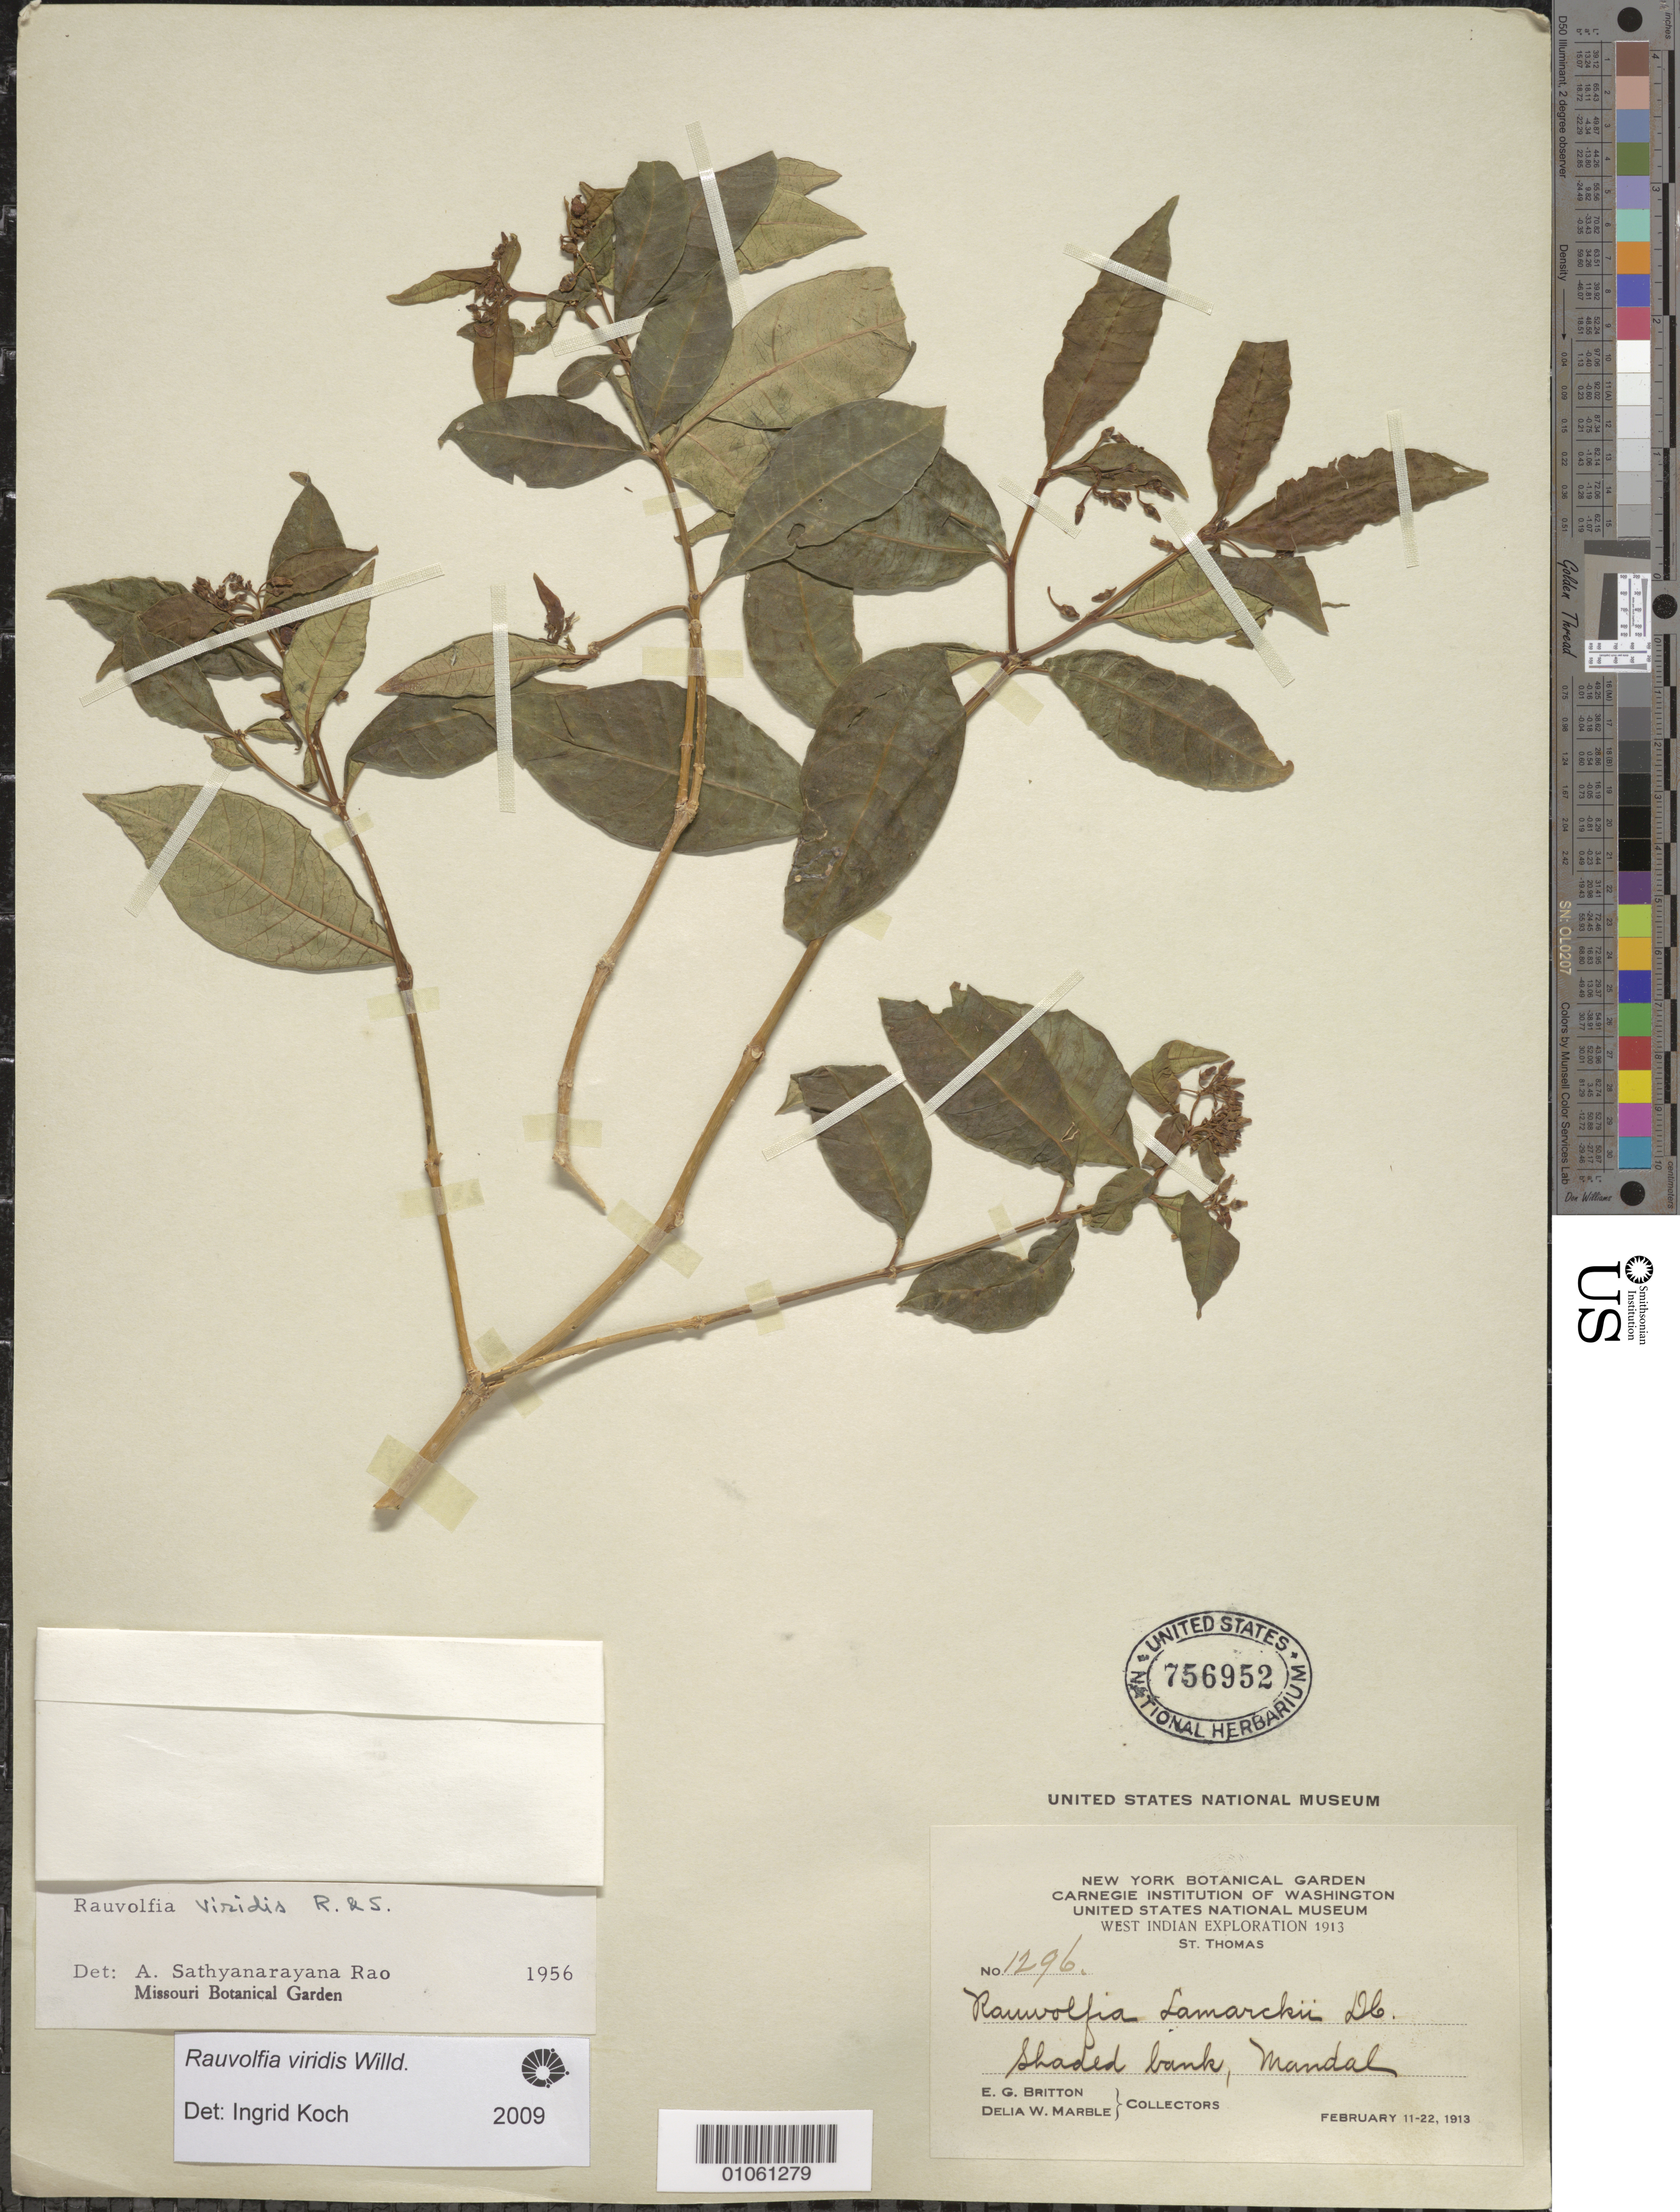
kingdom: Plantae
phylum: Tracheophyta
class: Magnoliopsida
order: Gentianales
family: Apocynaceae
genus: Rauvolfia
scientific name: Rauvolfia viridis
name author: Willd. ex Roem. & Schult.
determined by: Koch, I.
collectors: E. G. Britton & D. W. Marble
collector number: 1296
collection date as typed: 11 Feb 1913 to 22 Feb 1913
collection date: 1913-02-11/1913-02-22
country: U.S. Virgin Islands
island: St. Thomas I.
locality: Mandal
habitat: Shaded bank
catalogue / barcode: US 756952